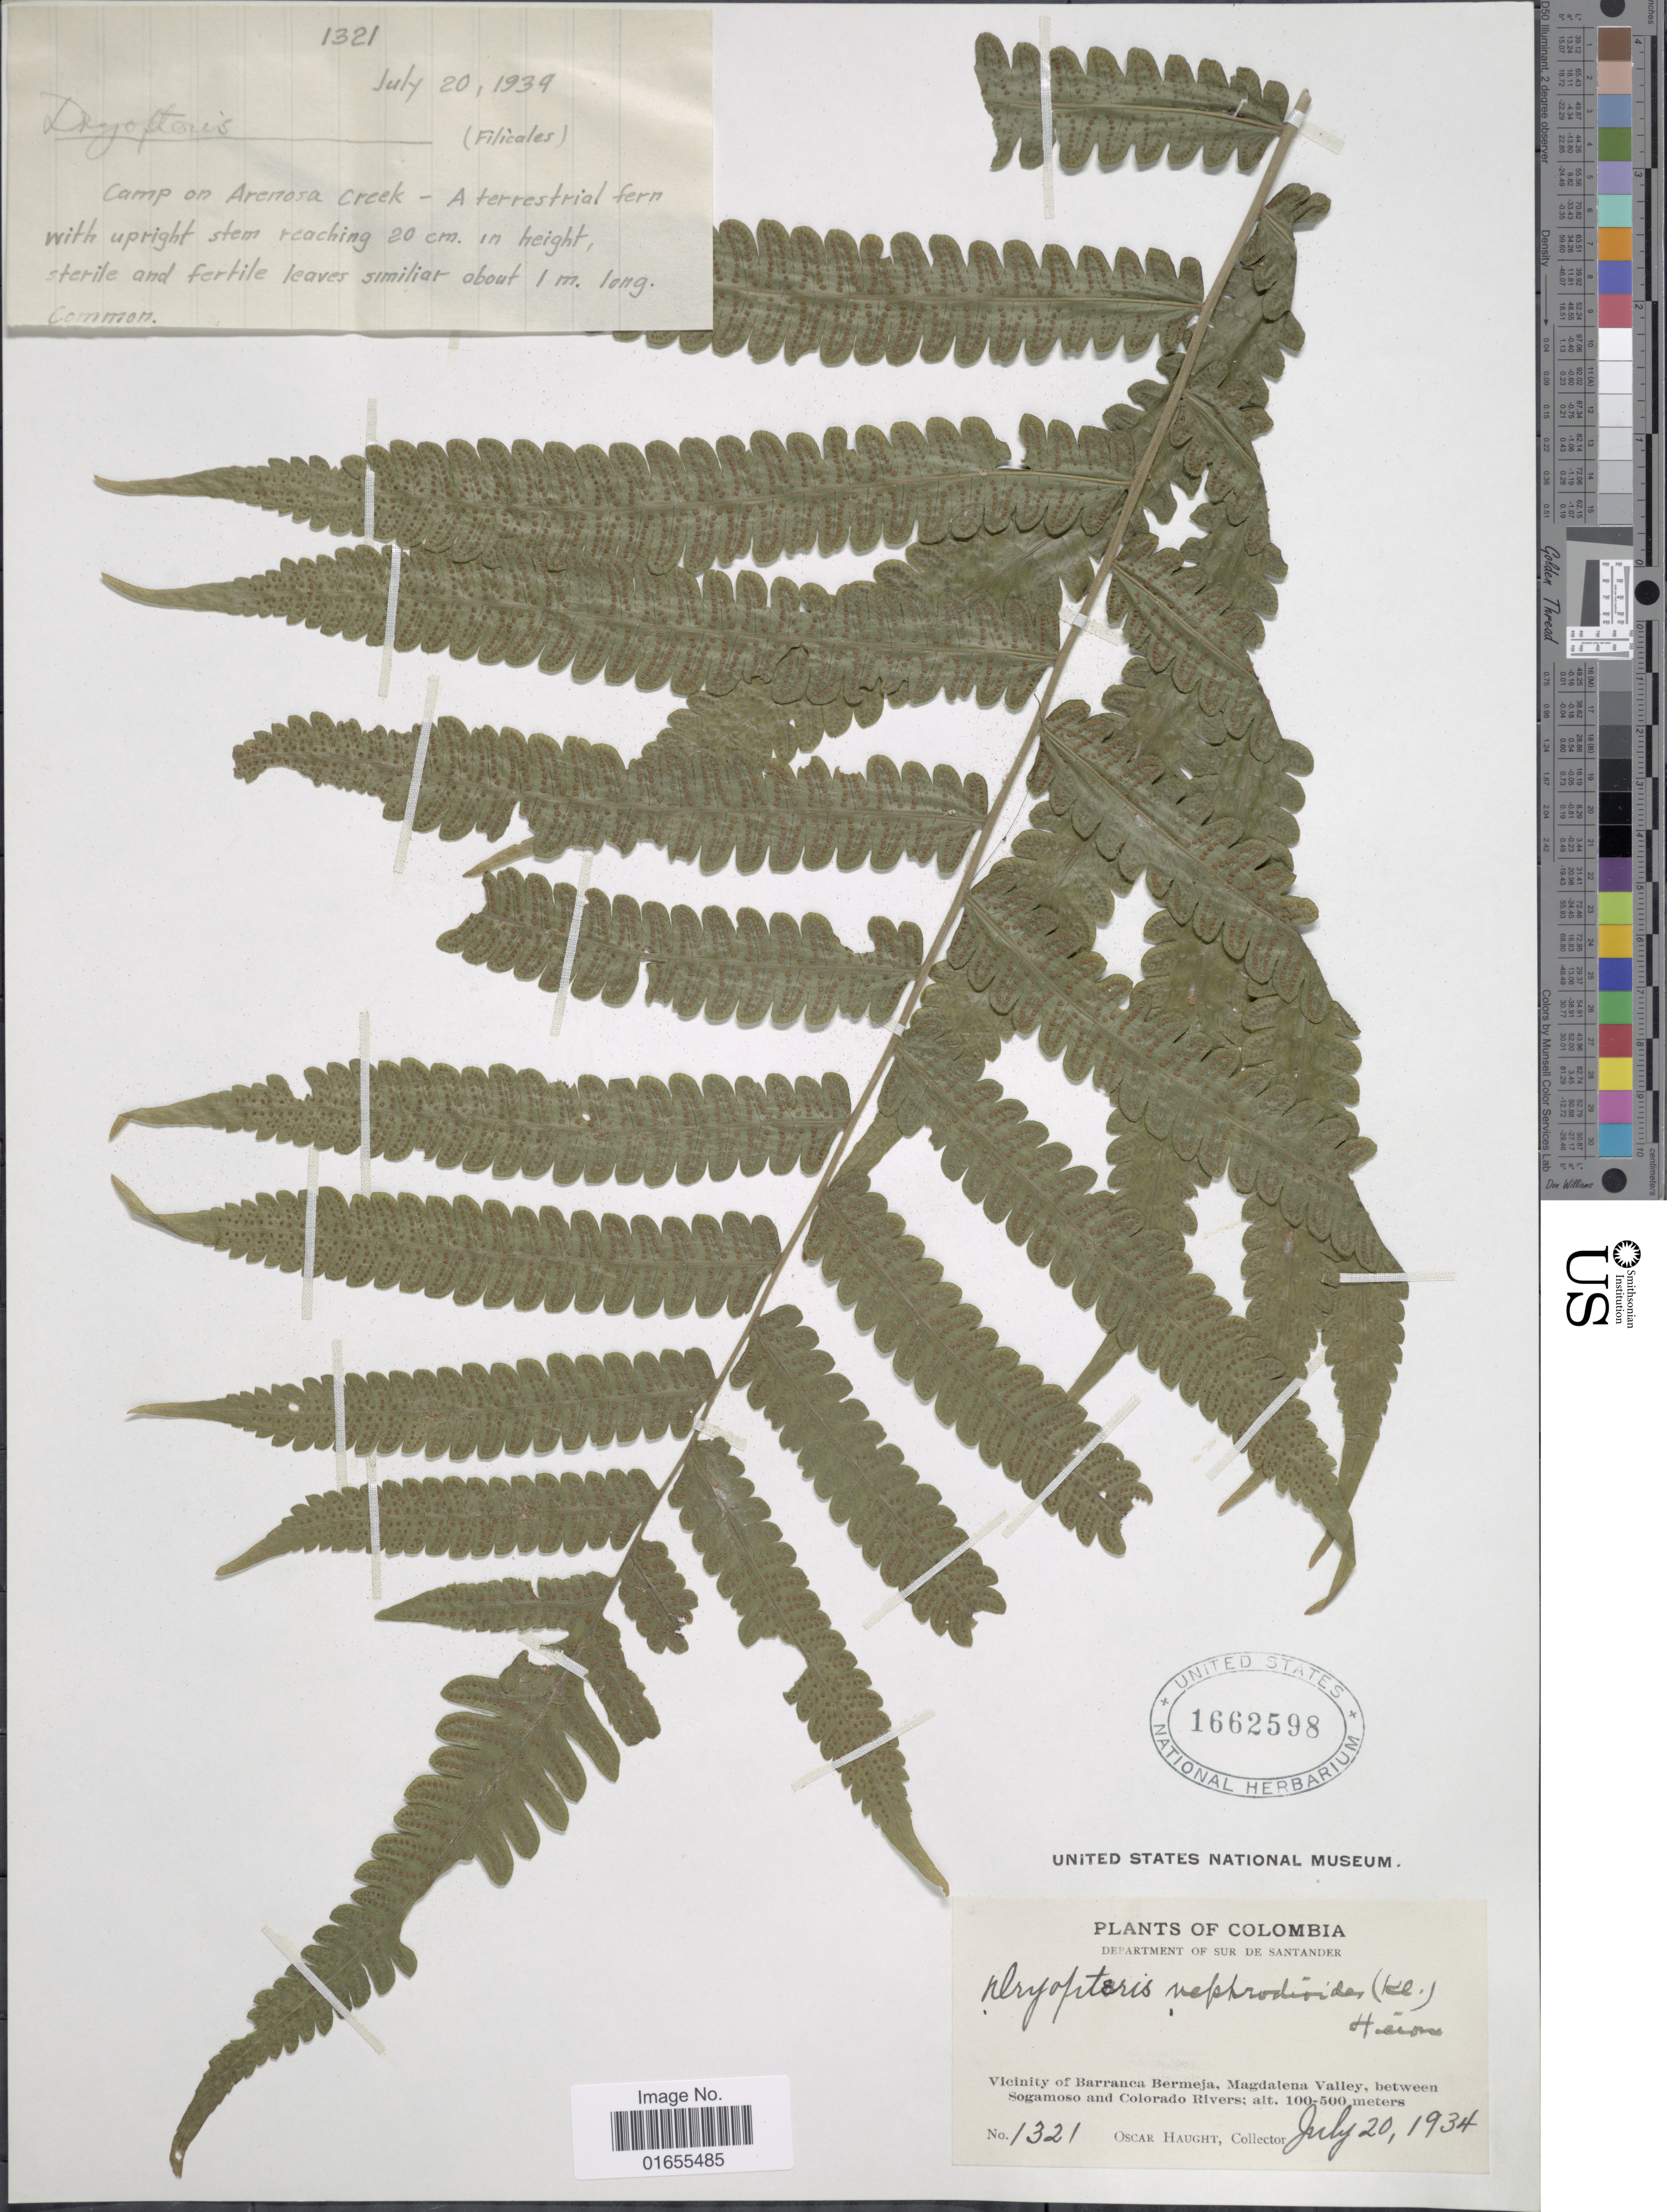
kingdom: Plantae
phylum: Tracheophyta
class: Polypodiopsida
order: Polypodiales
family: Thelypteridaceae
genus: Goniopteris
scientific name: Goniopteris nephrodioides (Klotzsch) comb. nov., ined 2015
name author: (Klotzsch)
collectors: O. L. Haught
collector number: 1321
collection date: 1934-07-20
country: Colombia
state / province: Santander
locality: Vicinity of Barranca Bermeja, Magdalena Valley, between Sogamoso and Colorado Rivers. Sur de Santander.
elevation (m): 100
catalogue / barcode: US 1662598